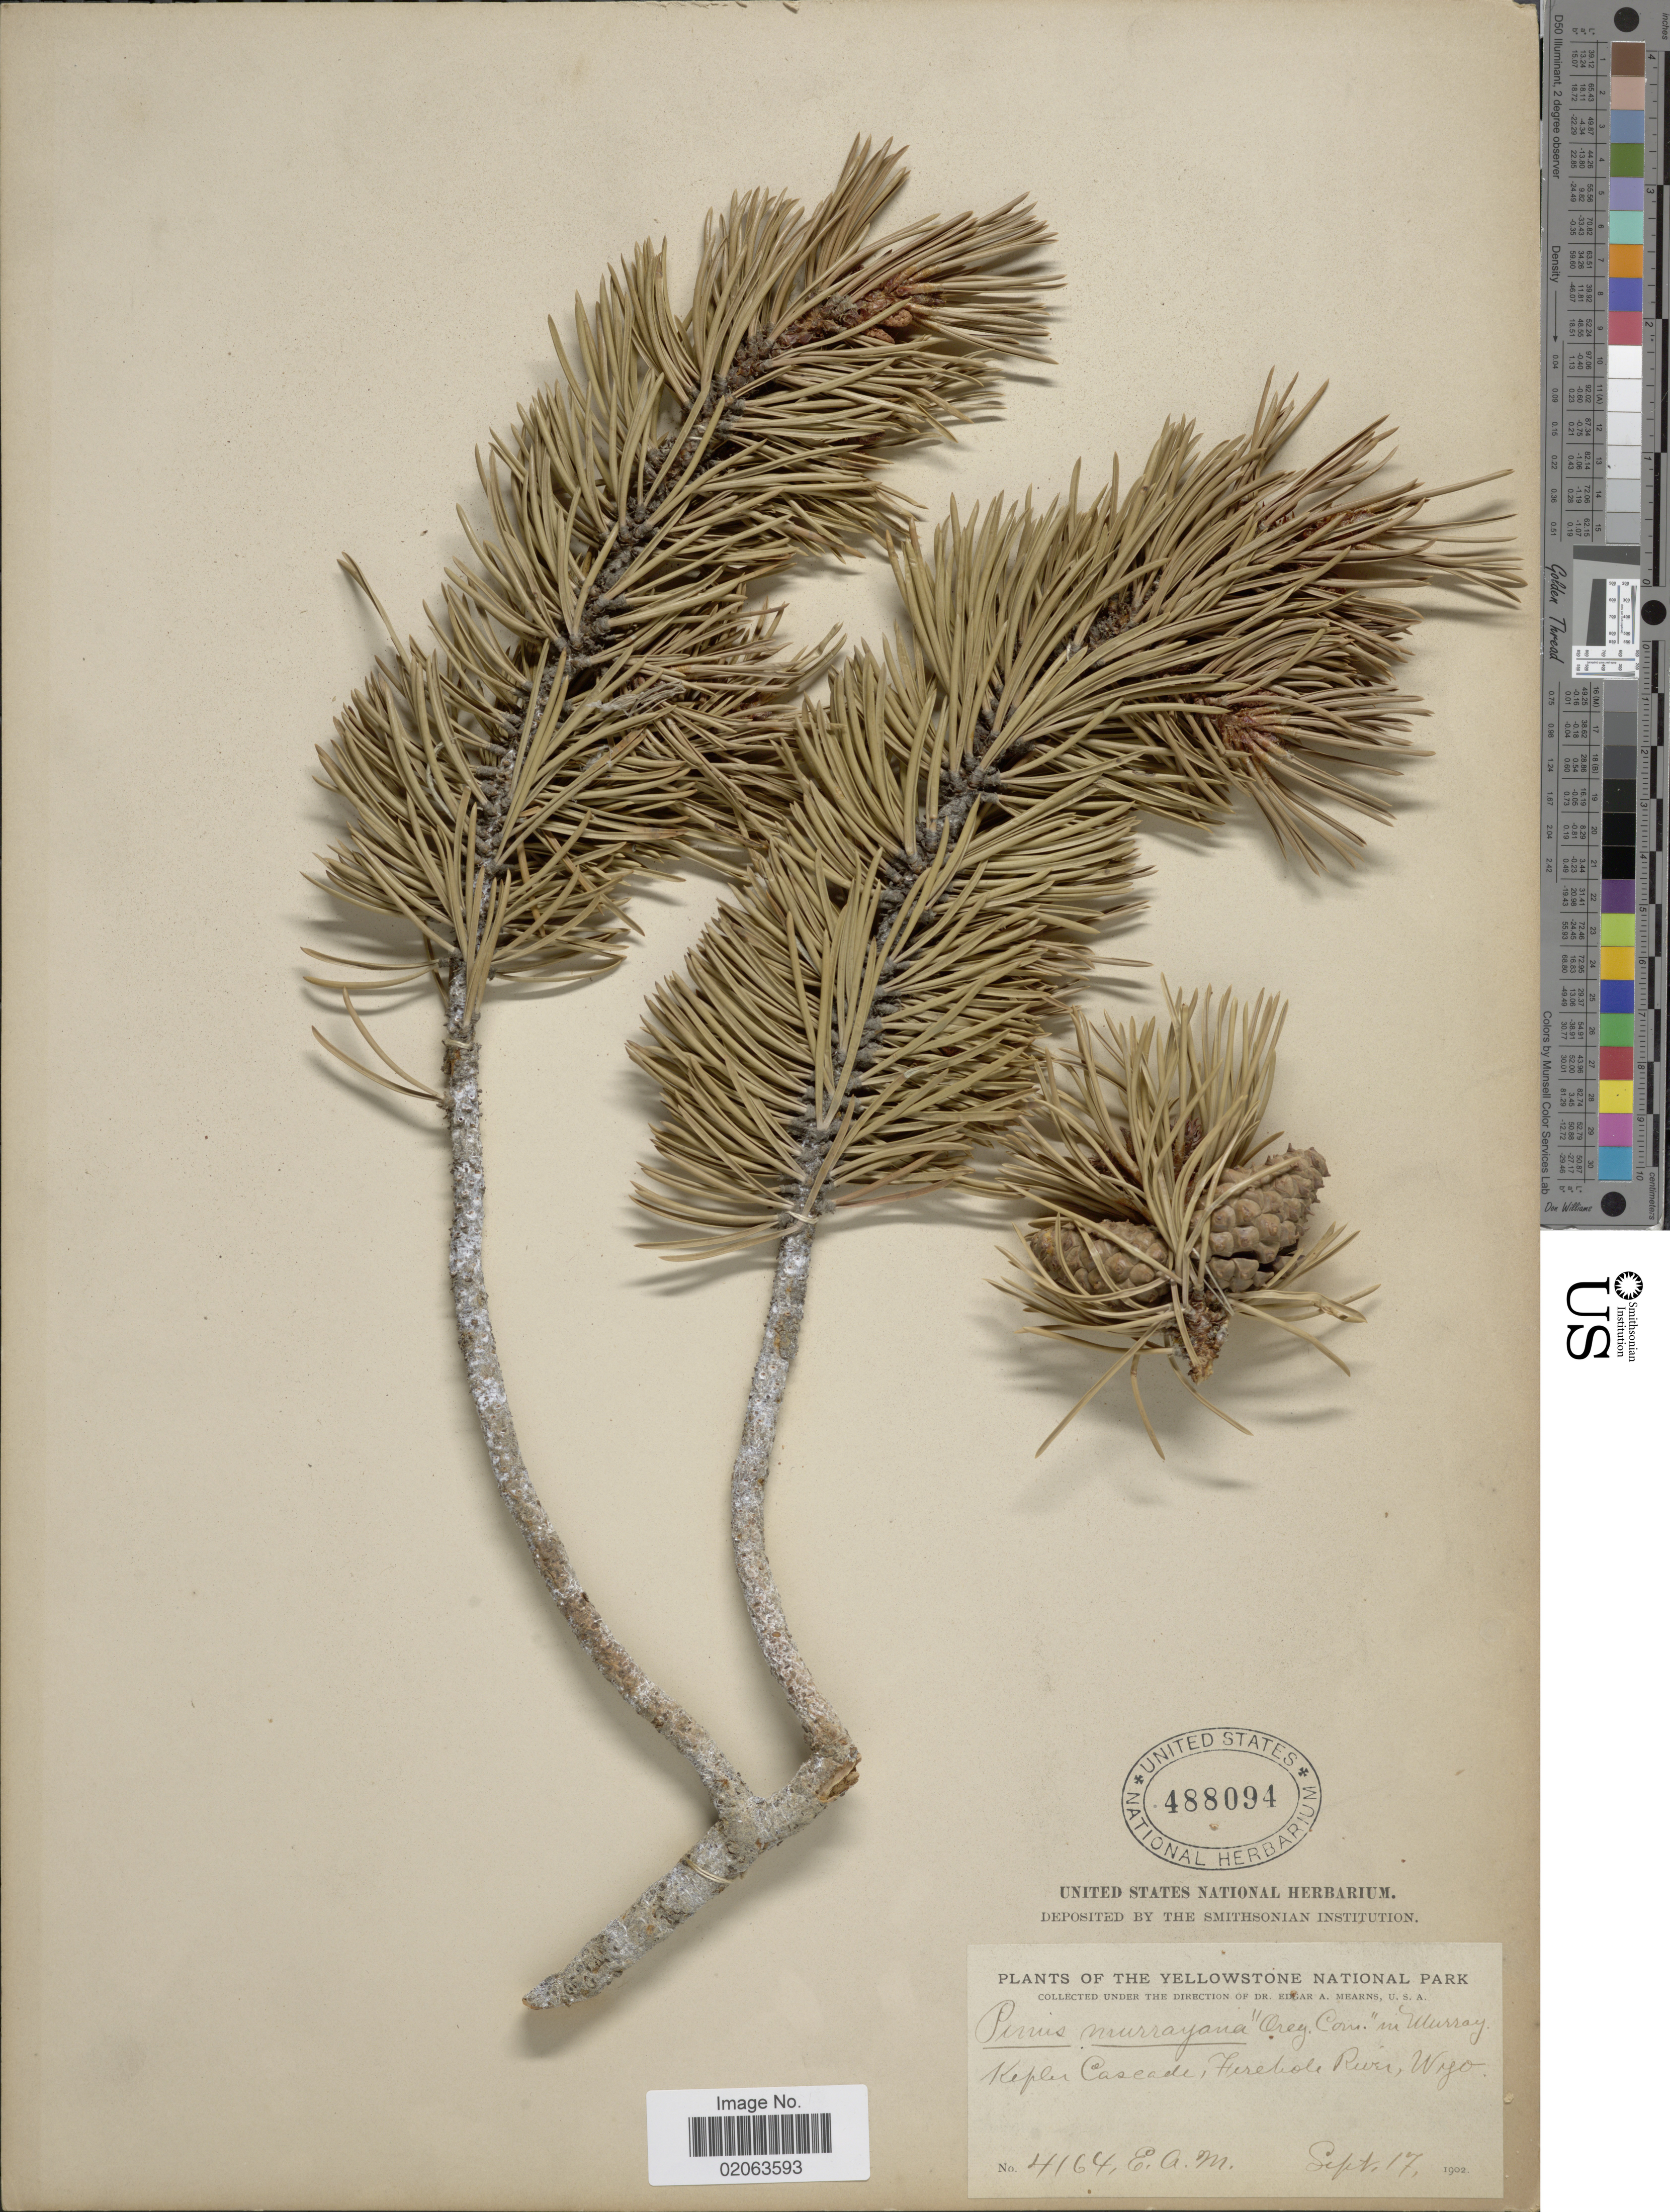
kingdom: Plantae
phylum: Tracheophyta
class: Pinopsida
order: Pinales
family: Pinaceae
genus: Pinus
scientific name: Pinus contorta var. latifolia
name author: Engelm. ex S. Watson in C. King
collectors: E. A. Mearns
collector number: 4164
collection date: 1902-09-17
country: United States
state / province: Wyoming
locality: Yellowstone National Park, Kepler Cascade, Ferehole River, Wyo.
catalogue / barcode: US 488094